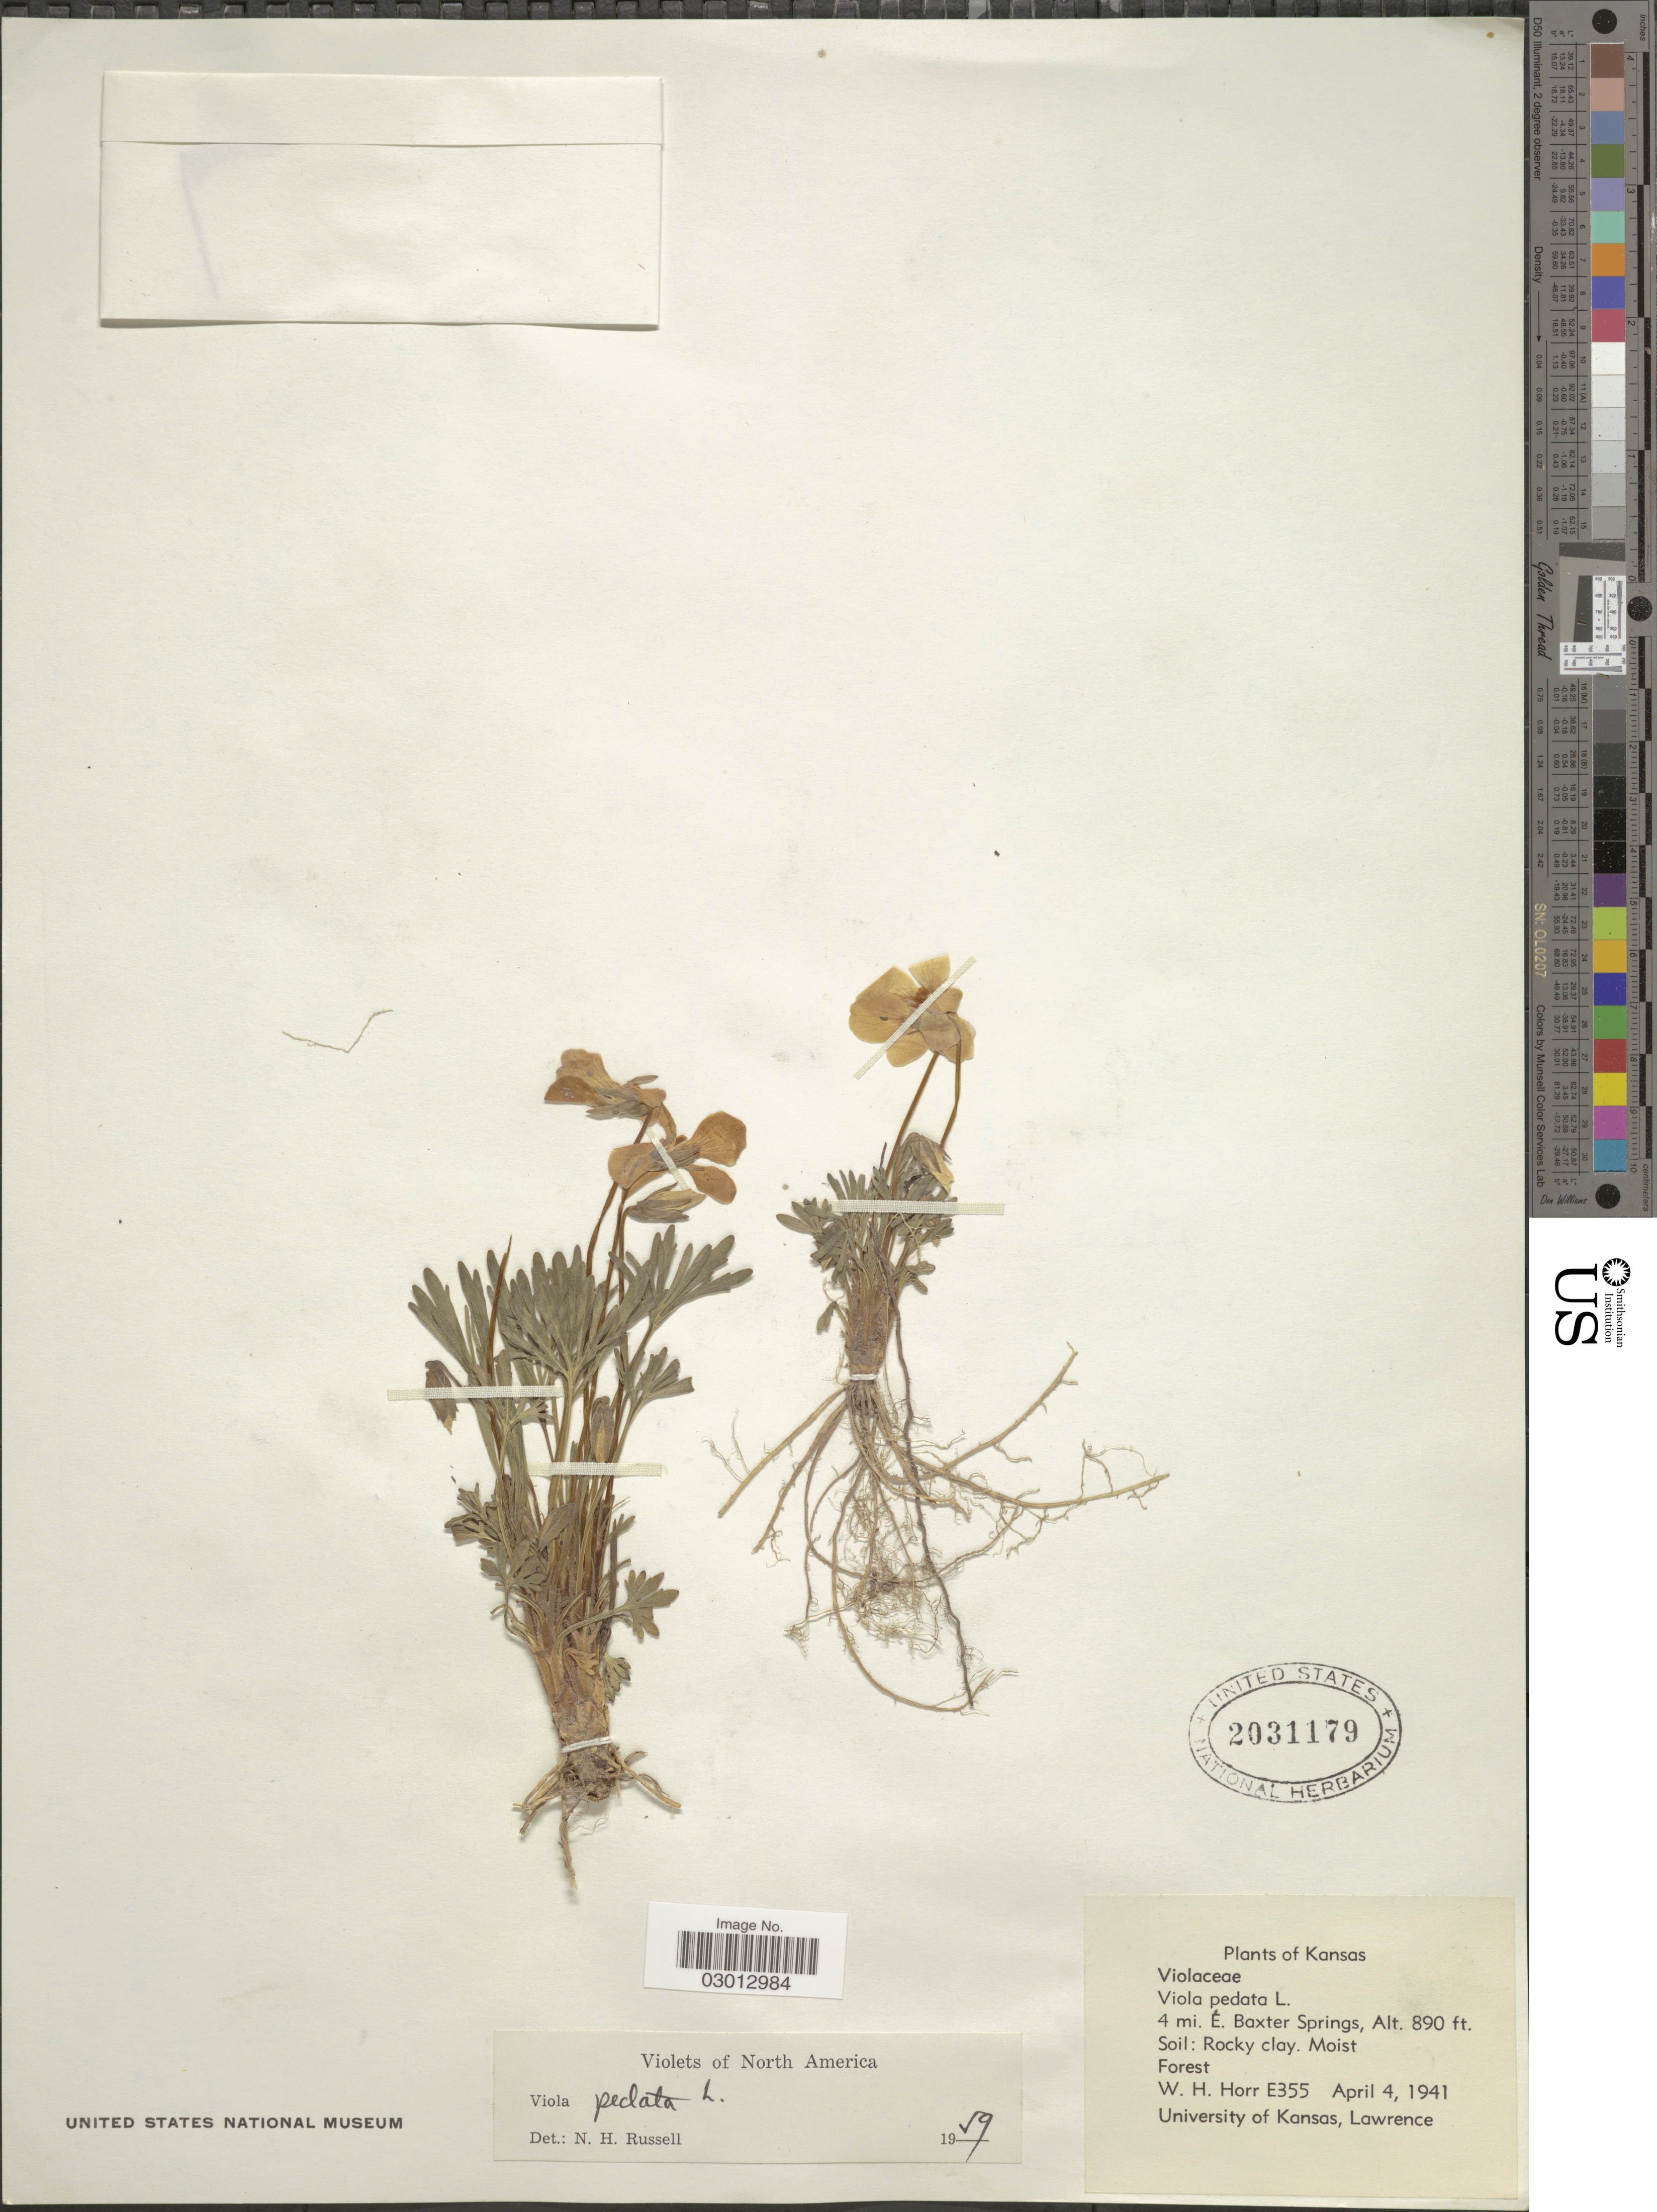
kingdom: Plantae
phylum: Tracheophyta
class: Magnoliopsida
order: Malpighiales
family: Violaceae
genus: Viola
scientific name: Viola pedata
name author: L.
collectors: W. H. Horr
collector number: E355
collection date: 1941-04-04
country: United States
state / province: Kansas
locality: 4 mi. É. Baxter Springs.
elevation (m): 271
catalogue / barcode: US 2031179